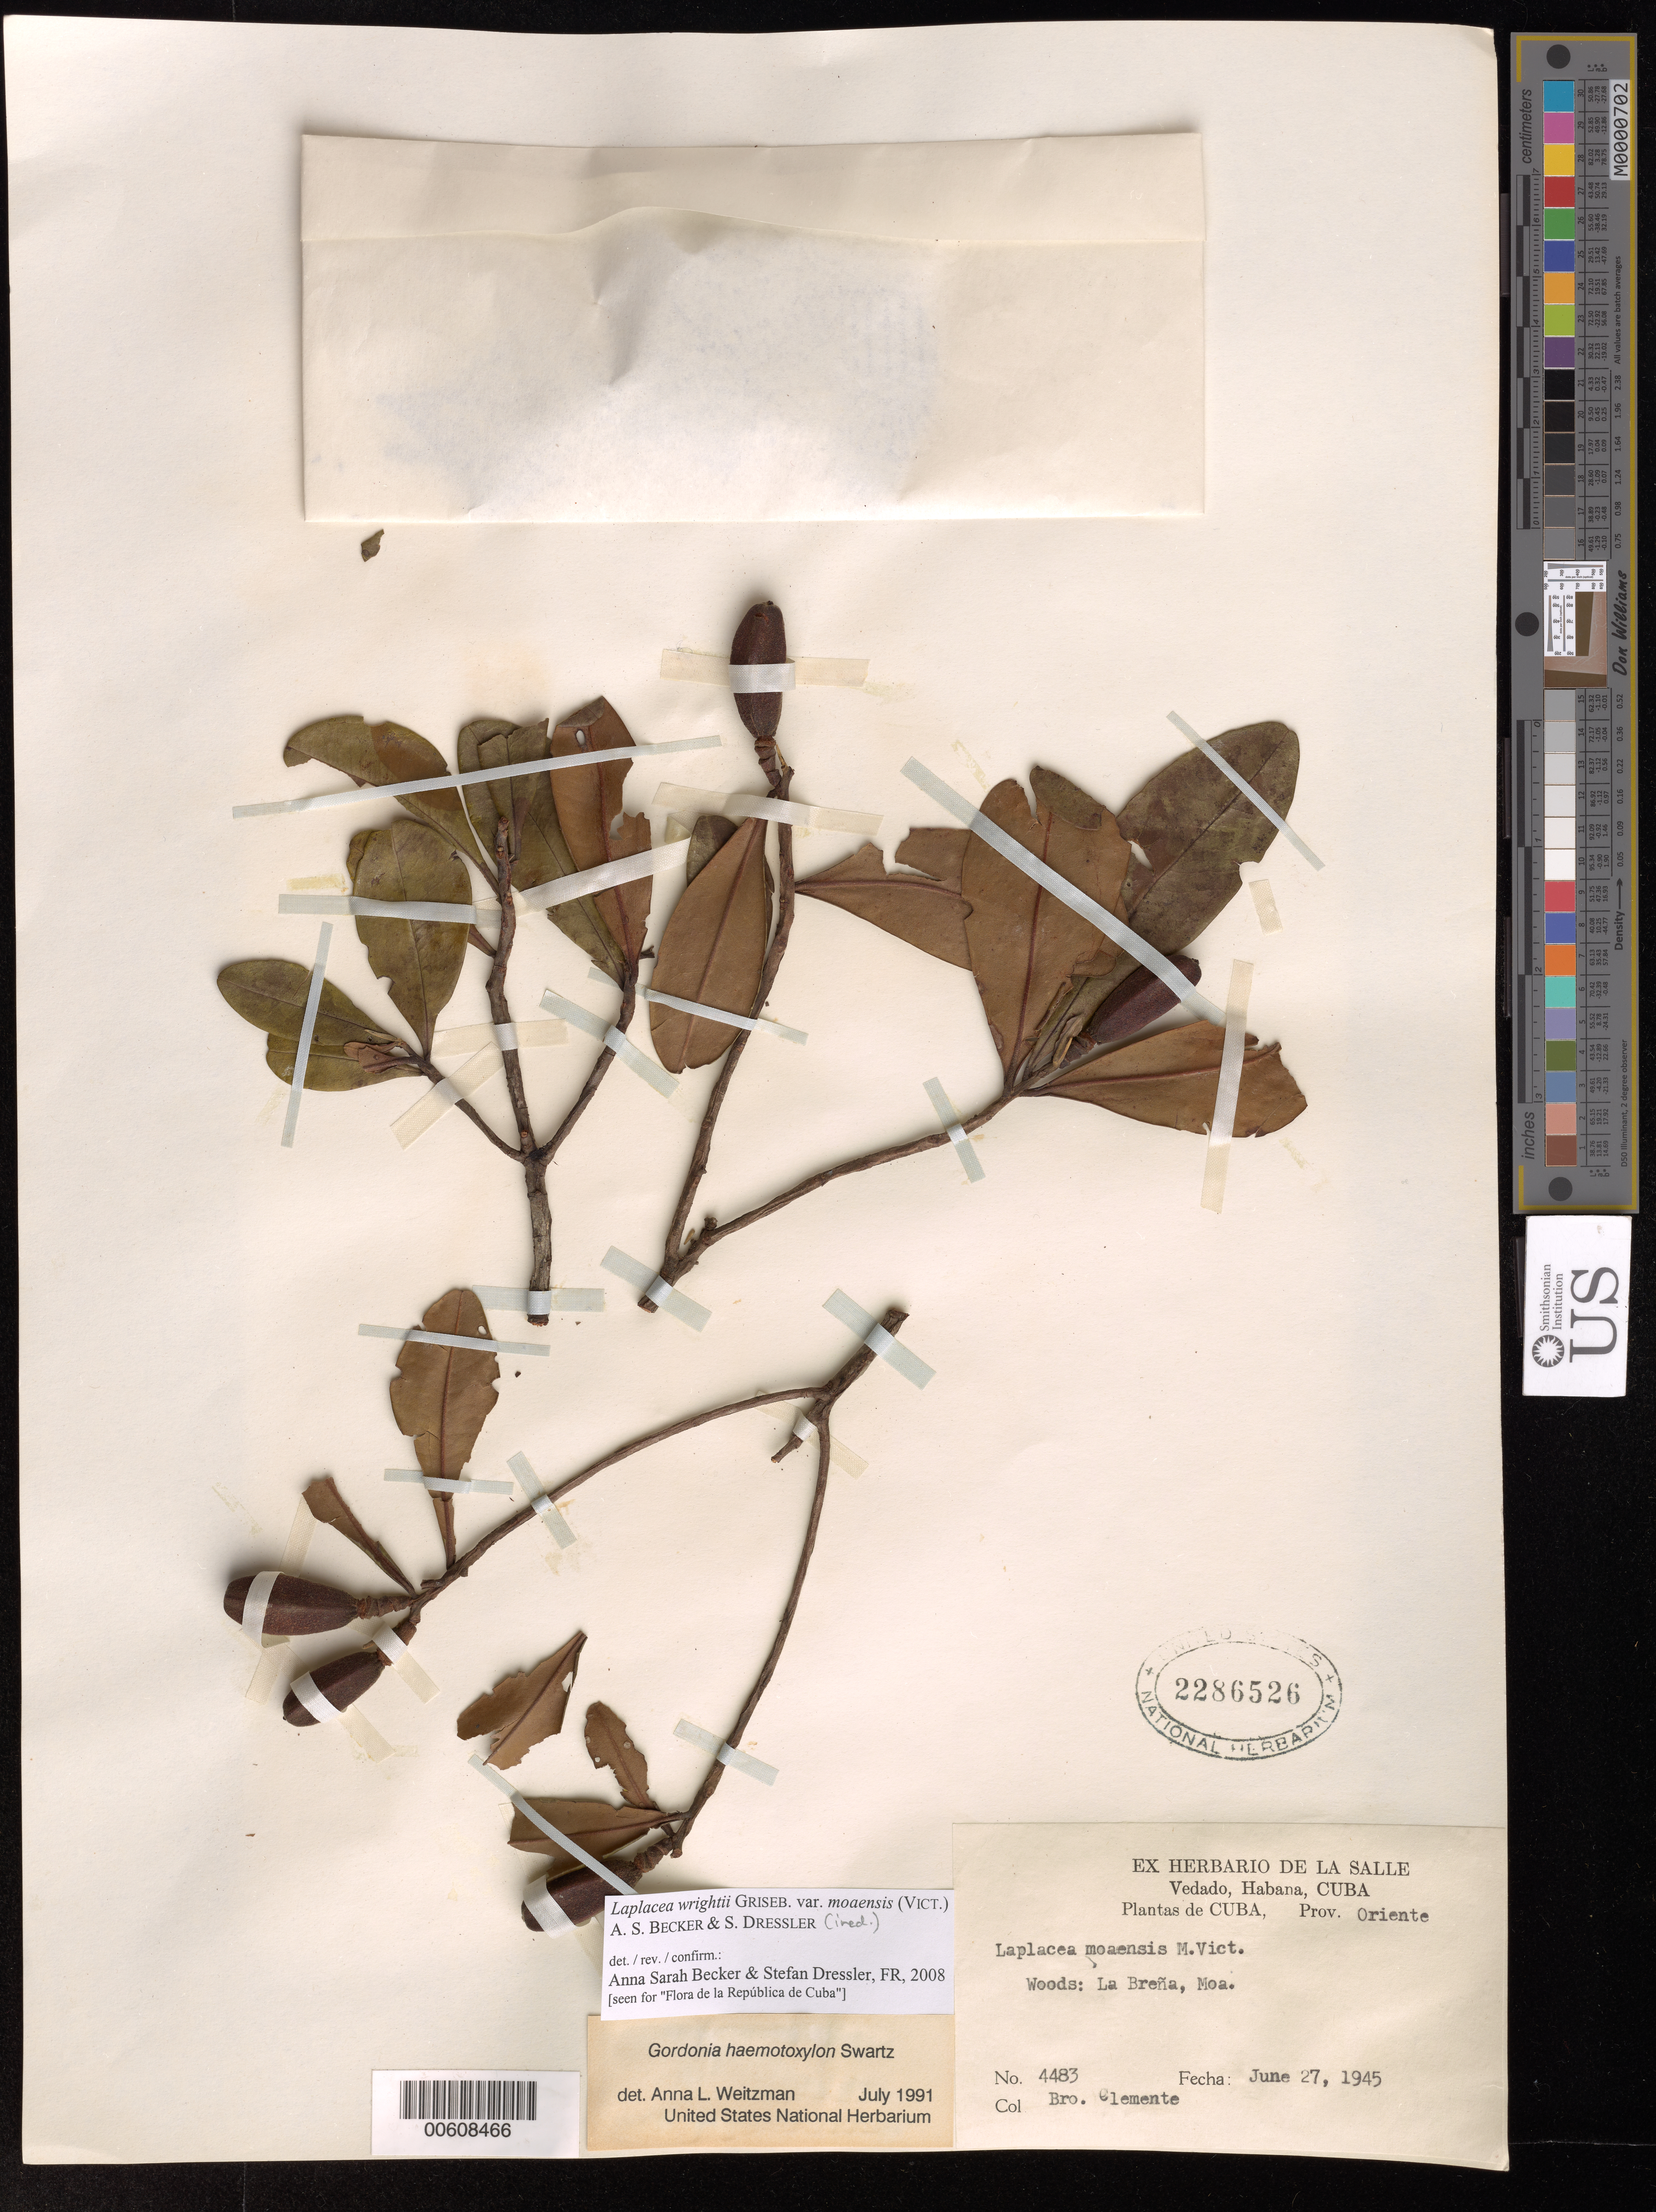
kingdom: Plantae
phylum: Tracheophyta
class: Magnoliopsida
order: Ericales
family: Theaceae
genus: Laplacea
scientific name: Laplacea wrightii var. moaensis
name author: (Vict.) A. S. Becker & S. Dressler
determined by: Becker, Anna S.; Dressler, S.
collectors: B. Clement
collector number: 4483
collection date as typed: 27 Jun 1945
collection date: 1945-06-27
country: Cuba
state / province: Oriente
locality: La Breña, Moa.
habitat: Woods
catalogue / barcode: US 2286526